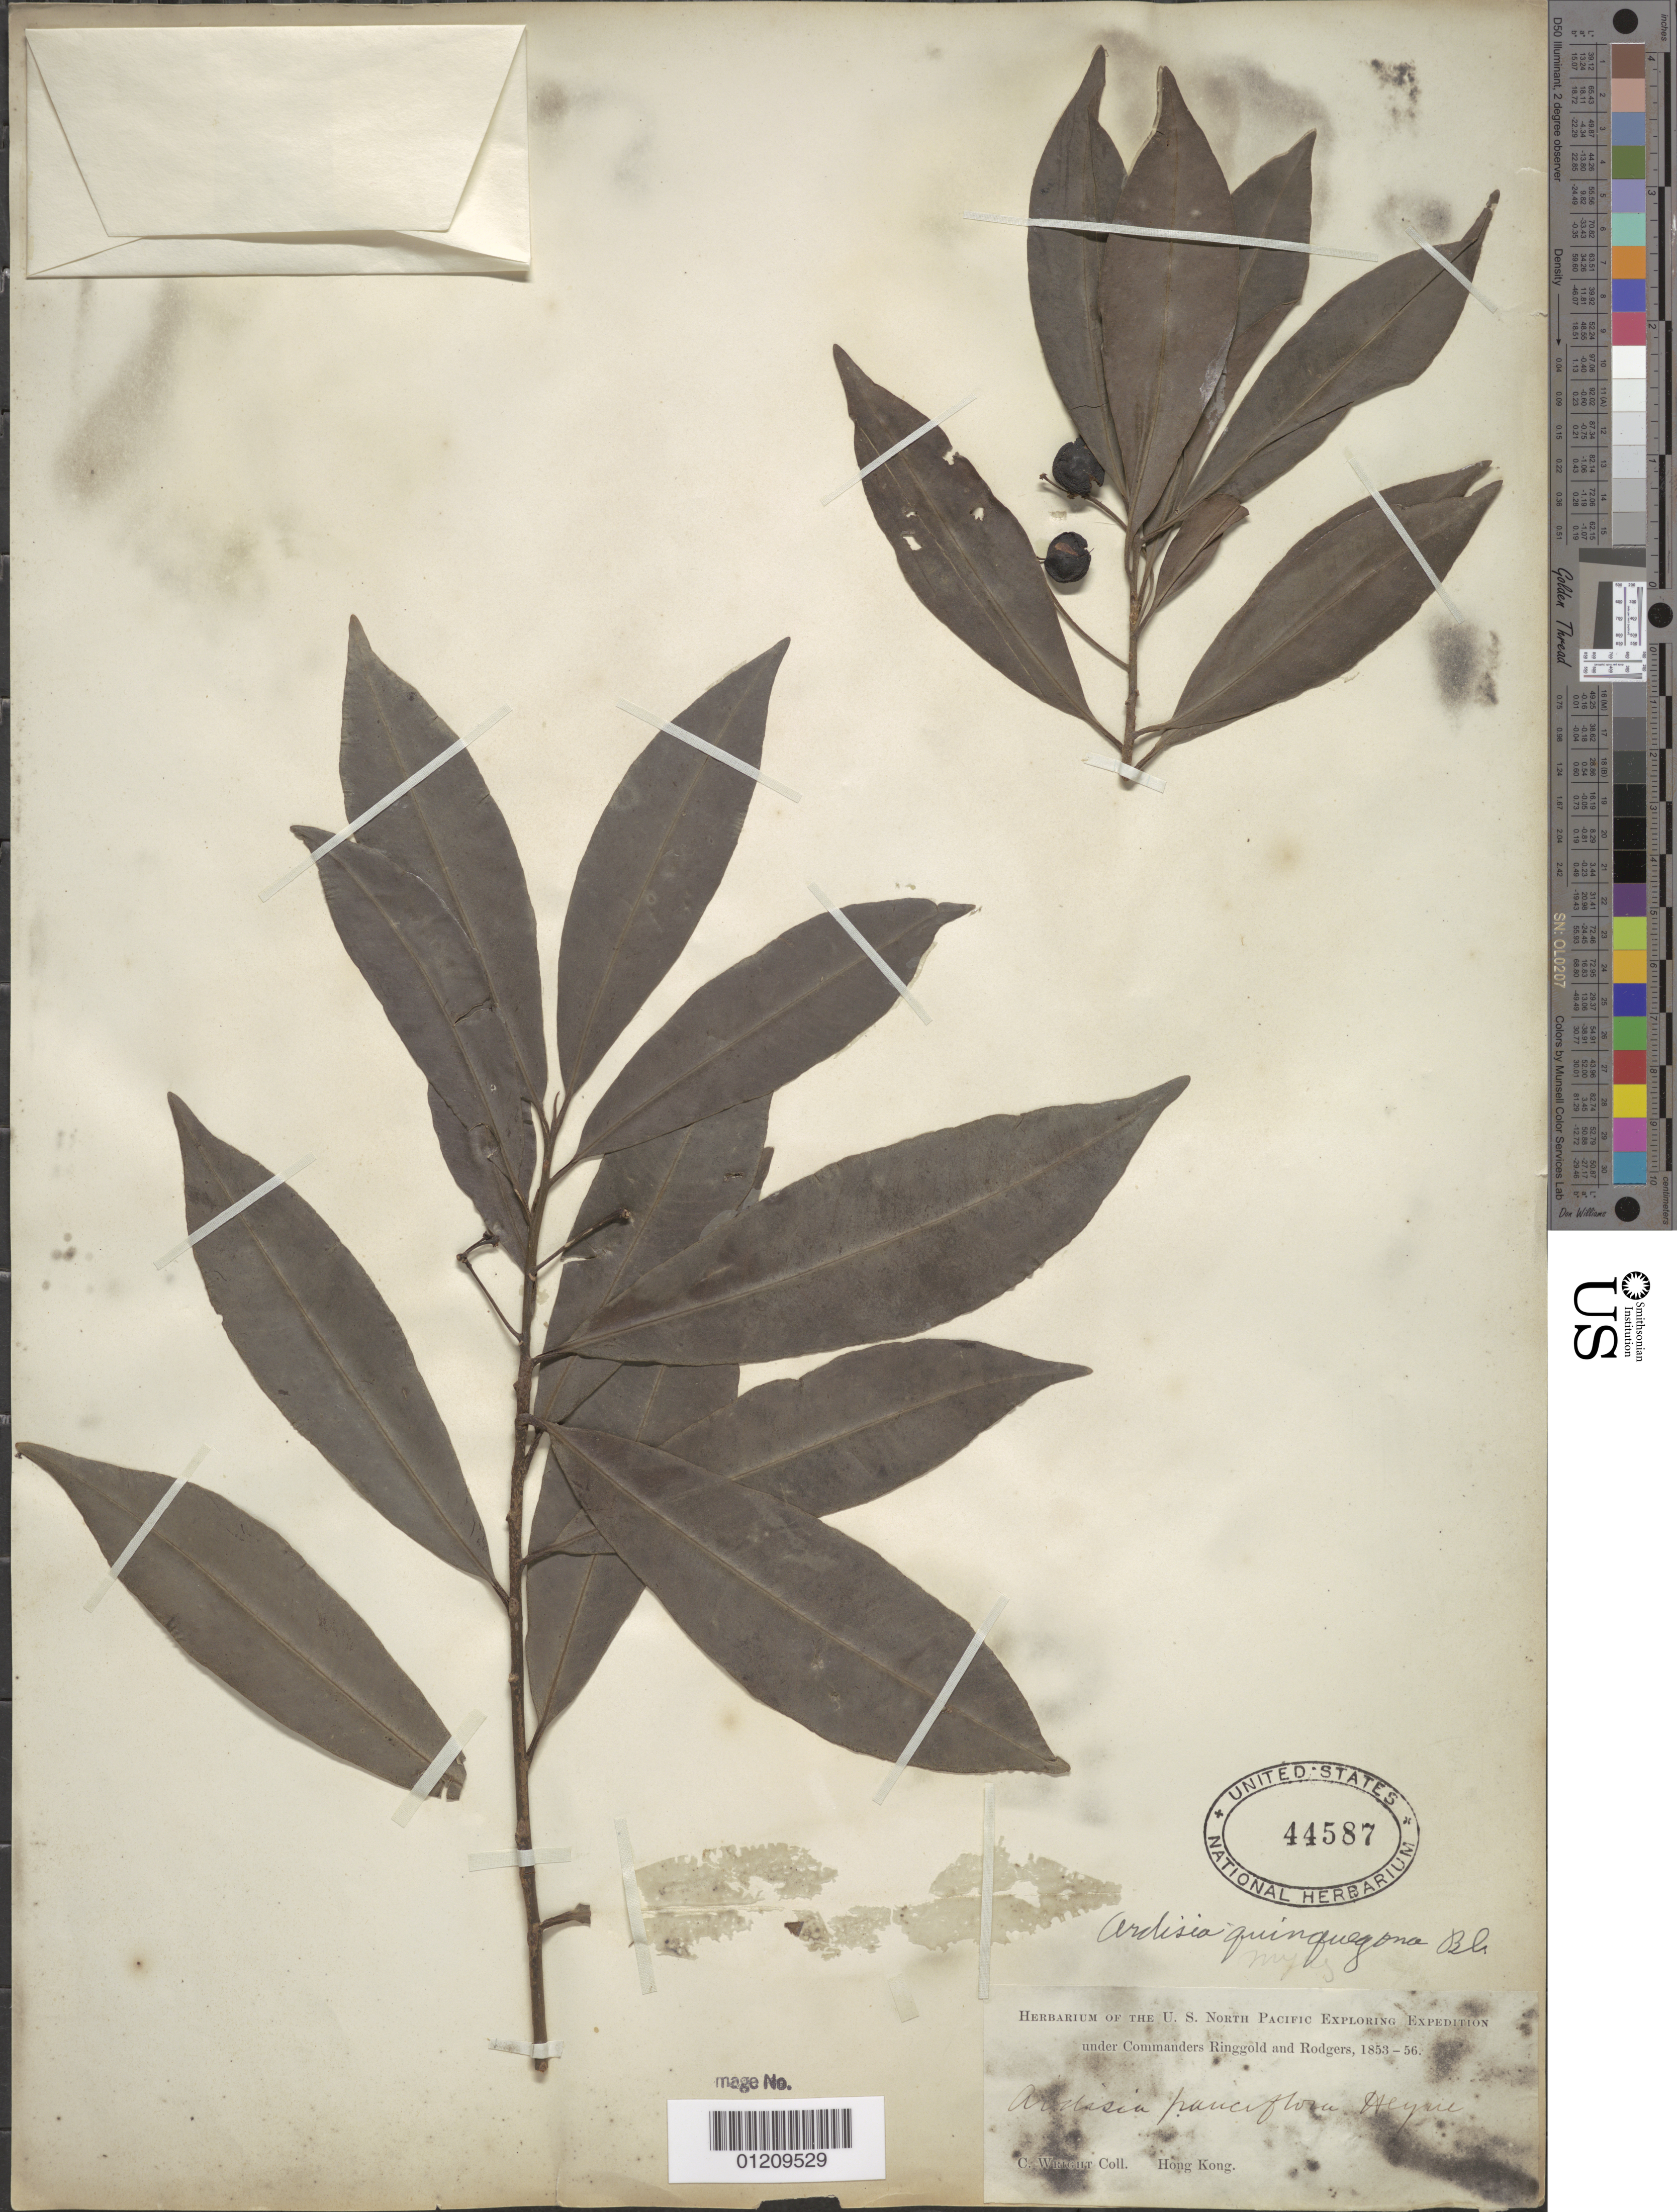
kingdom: Plantae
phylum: Tracheophyta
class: Magnoliopsida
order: Ericales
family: Primulaceae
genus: Ardisia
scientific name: Ardisia quinquegona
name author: Blume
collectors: C. Wright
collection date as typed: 1853 to -- -- 1856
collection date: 1853/1856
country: China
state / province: Hong Kong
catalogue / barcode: US 44587